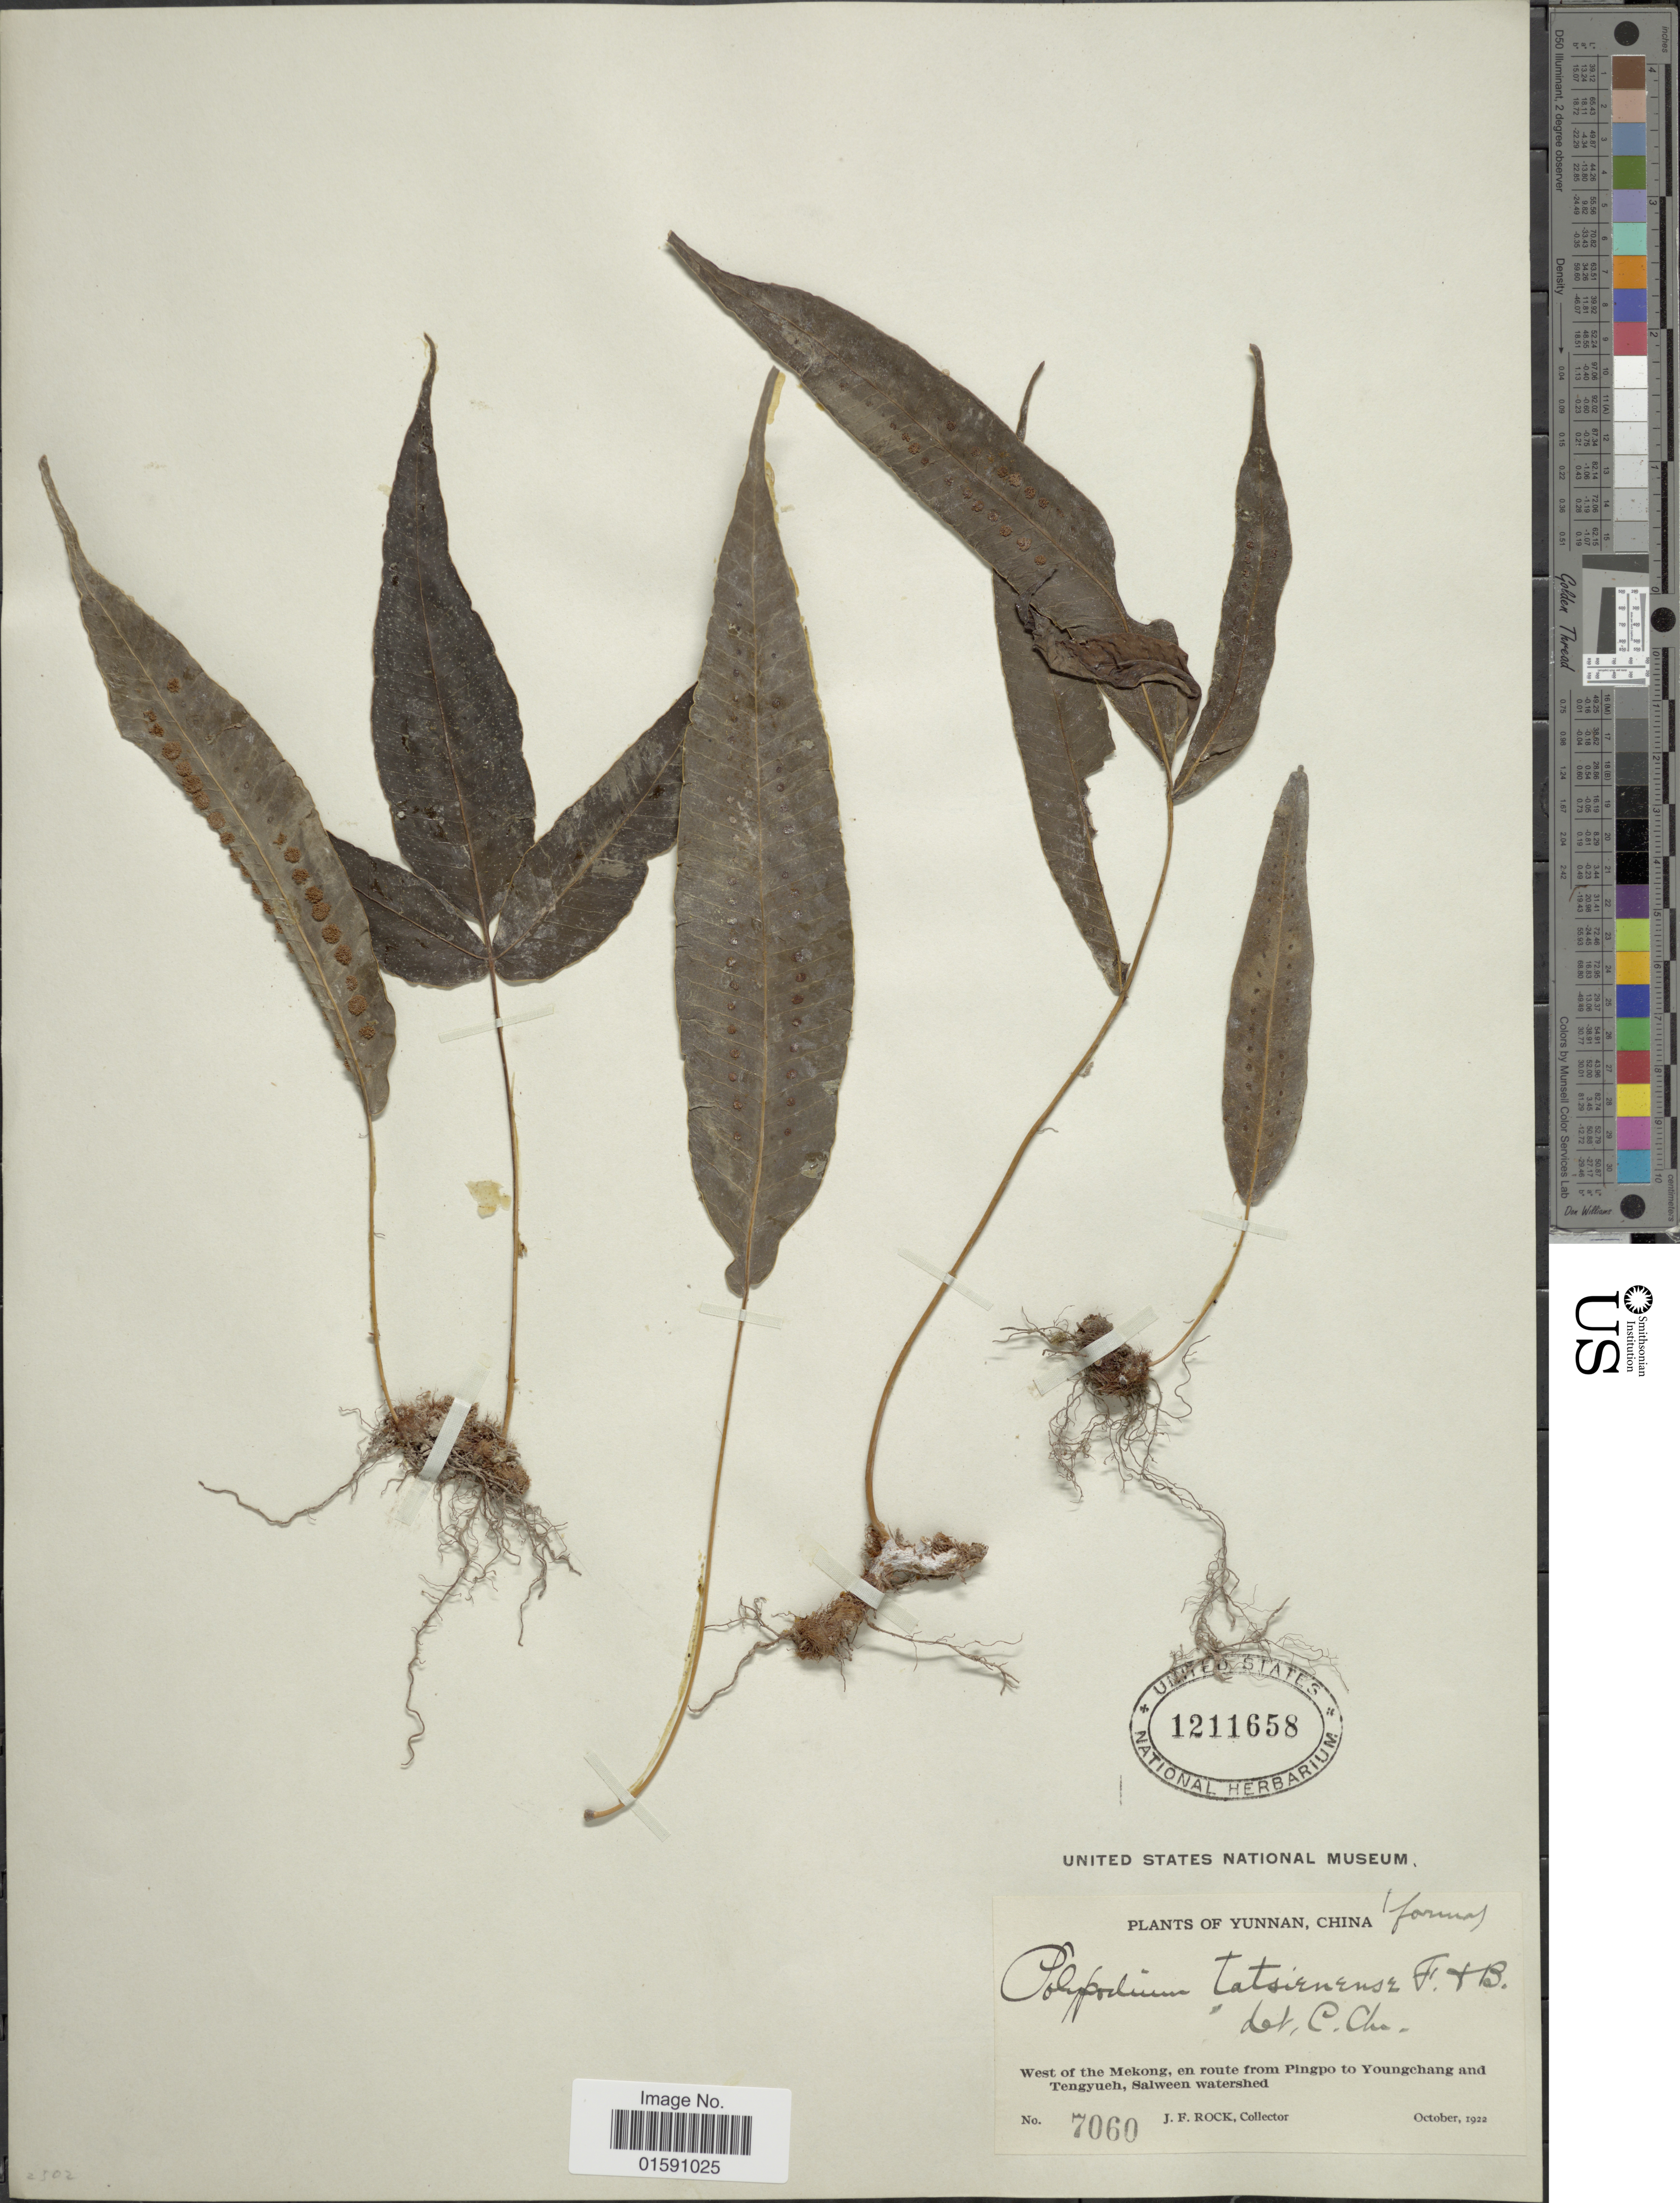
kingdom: Plantae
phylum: Tracheophyta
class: Polypodiopsida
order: Polypodiales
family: Polypodiaceae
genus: Arthromeris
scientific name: Arthromeris tatsienensis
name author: (Fr. & Bureau ex Christ) Ching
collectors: J. Rock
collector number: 7060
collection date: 1922-10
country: China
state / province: Yunnan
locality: West of the Mekong, en route from Pingpo to Youngchan and Tengyueh, salween watershed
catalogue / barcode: US 1211658